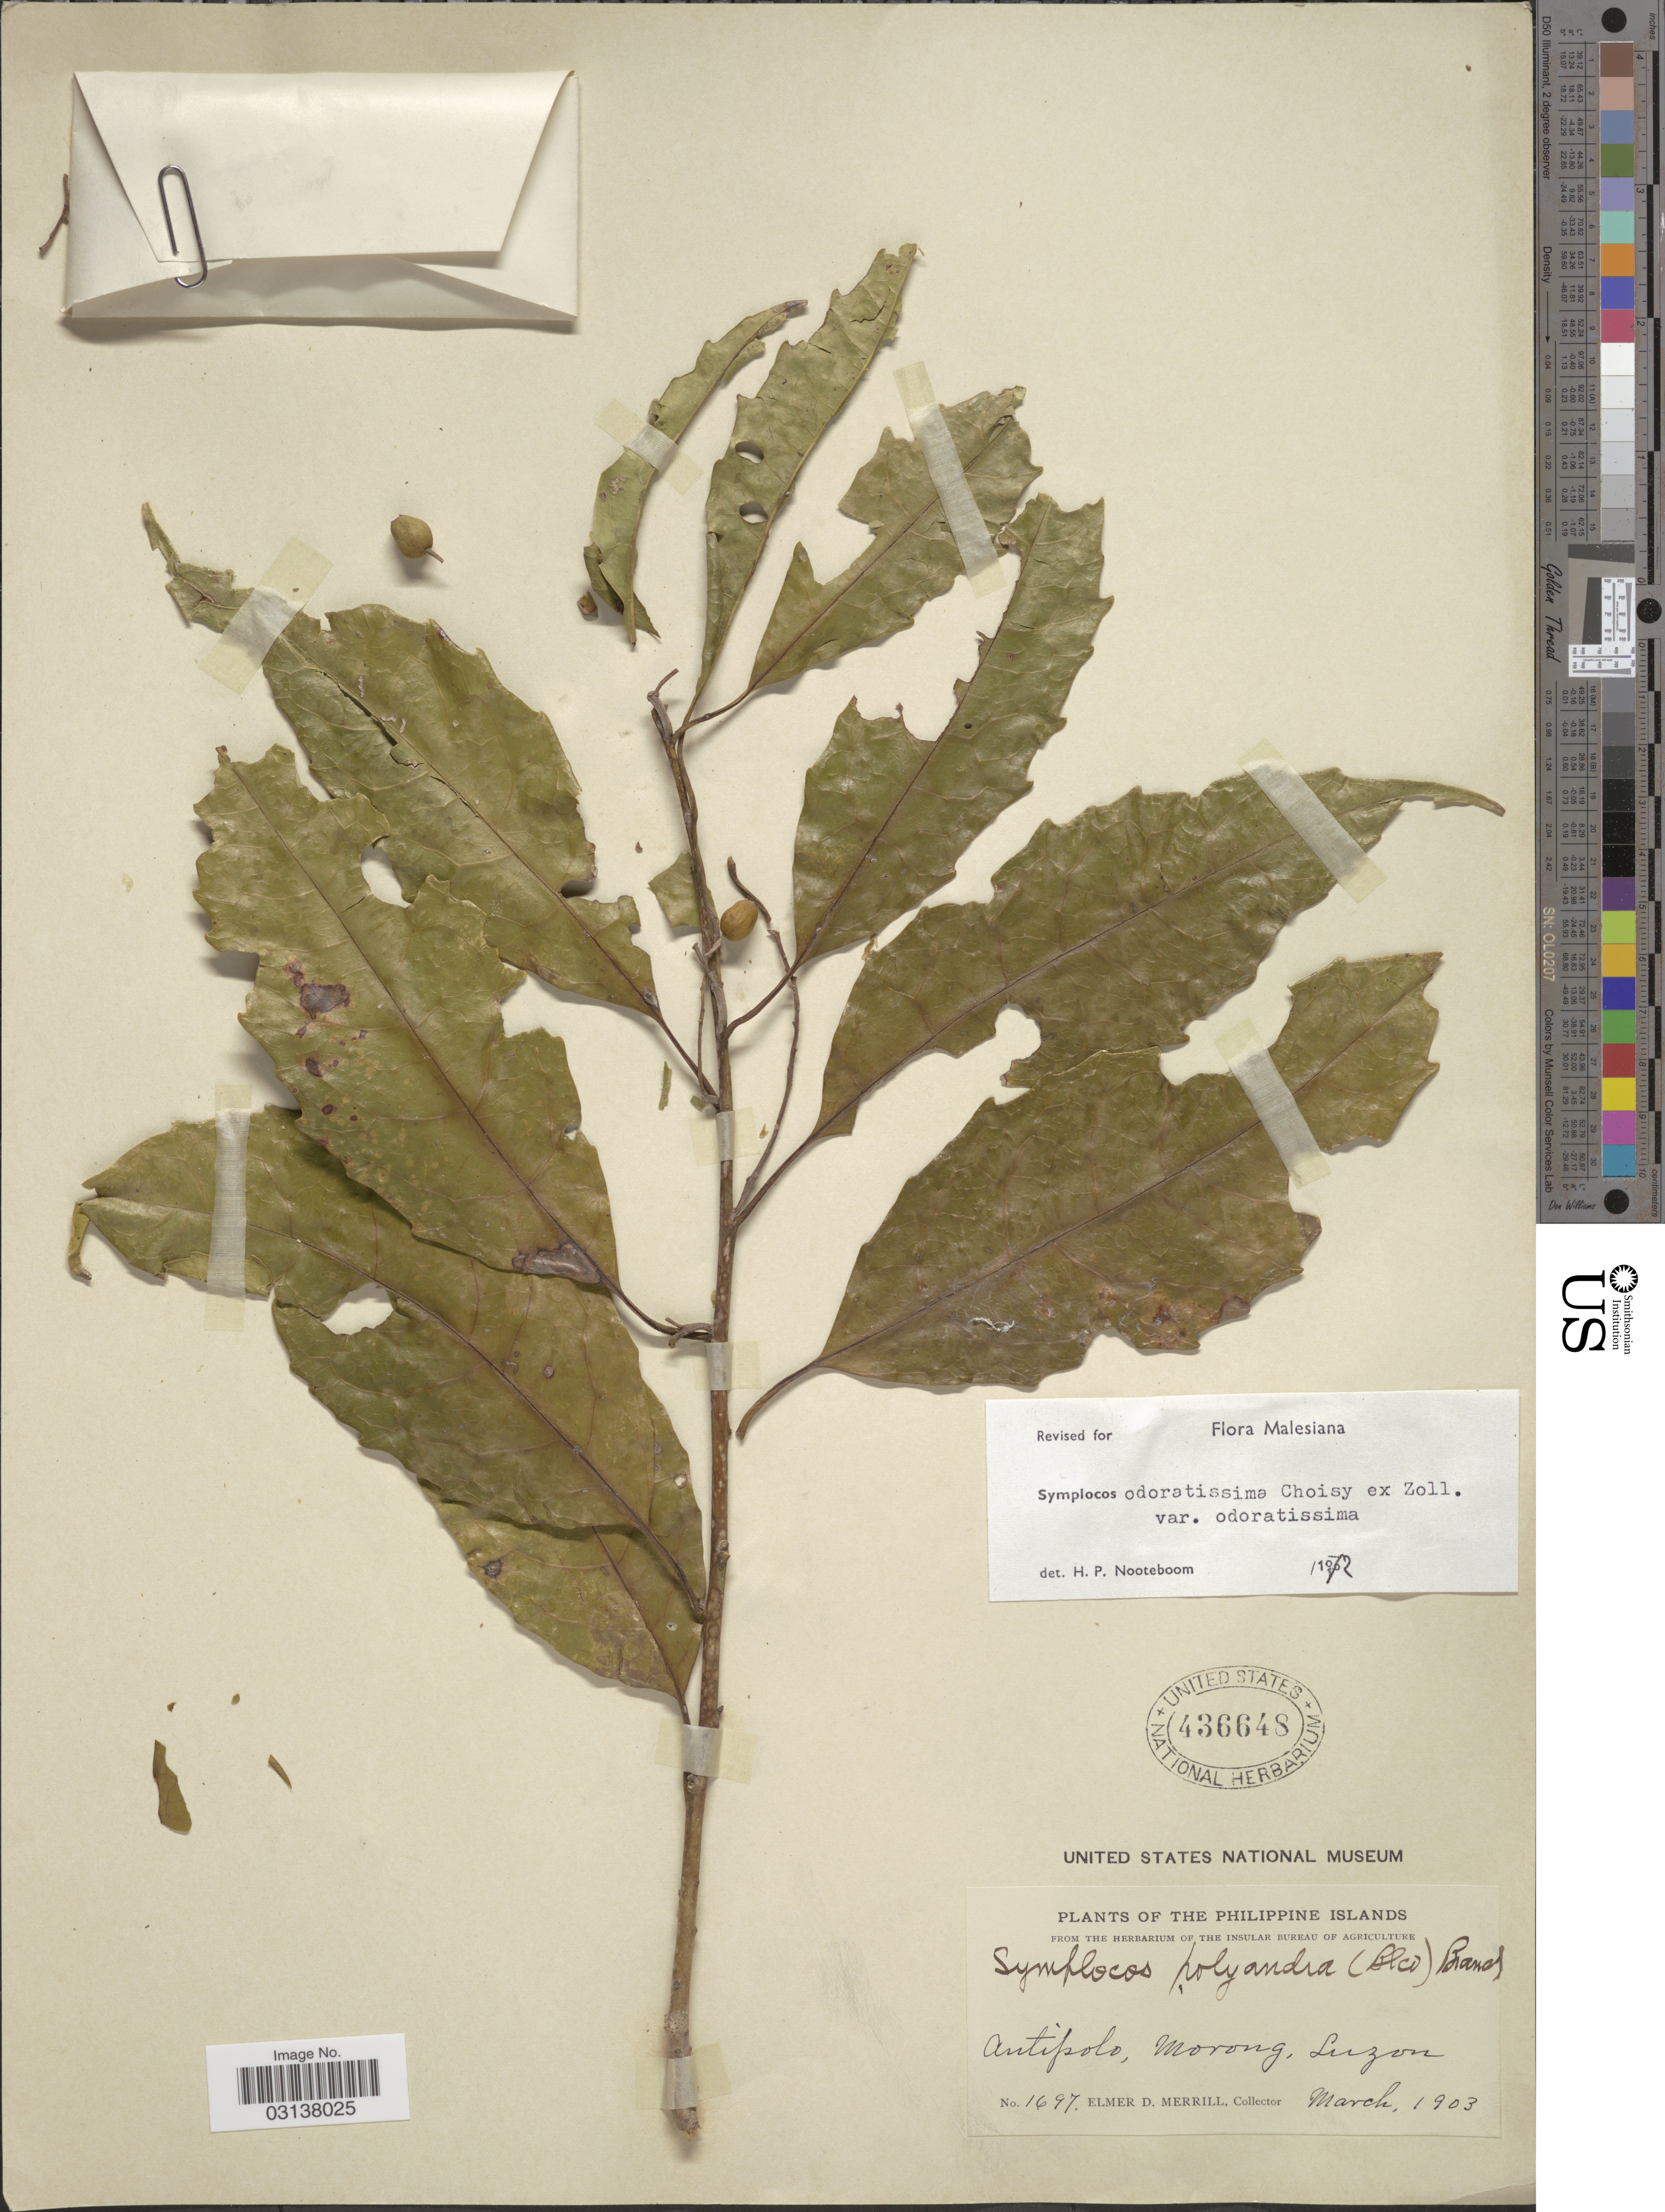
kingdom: Plantae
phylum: Tracheophyta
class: Magnoliopsida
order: Ericales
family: Symplocaceae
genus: Symplocos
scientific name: Symplocos odoratissima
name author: (Blume) Choisy ex Zoll.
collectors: E. D. Merrill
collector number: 1697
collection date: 1903-03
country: Philippines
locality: The Philippine Islands. Antipolo, Morong, Luzon.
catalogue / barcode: US 436648